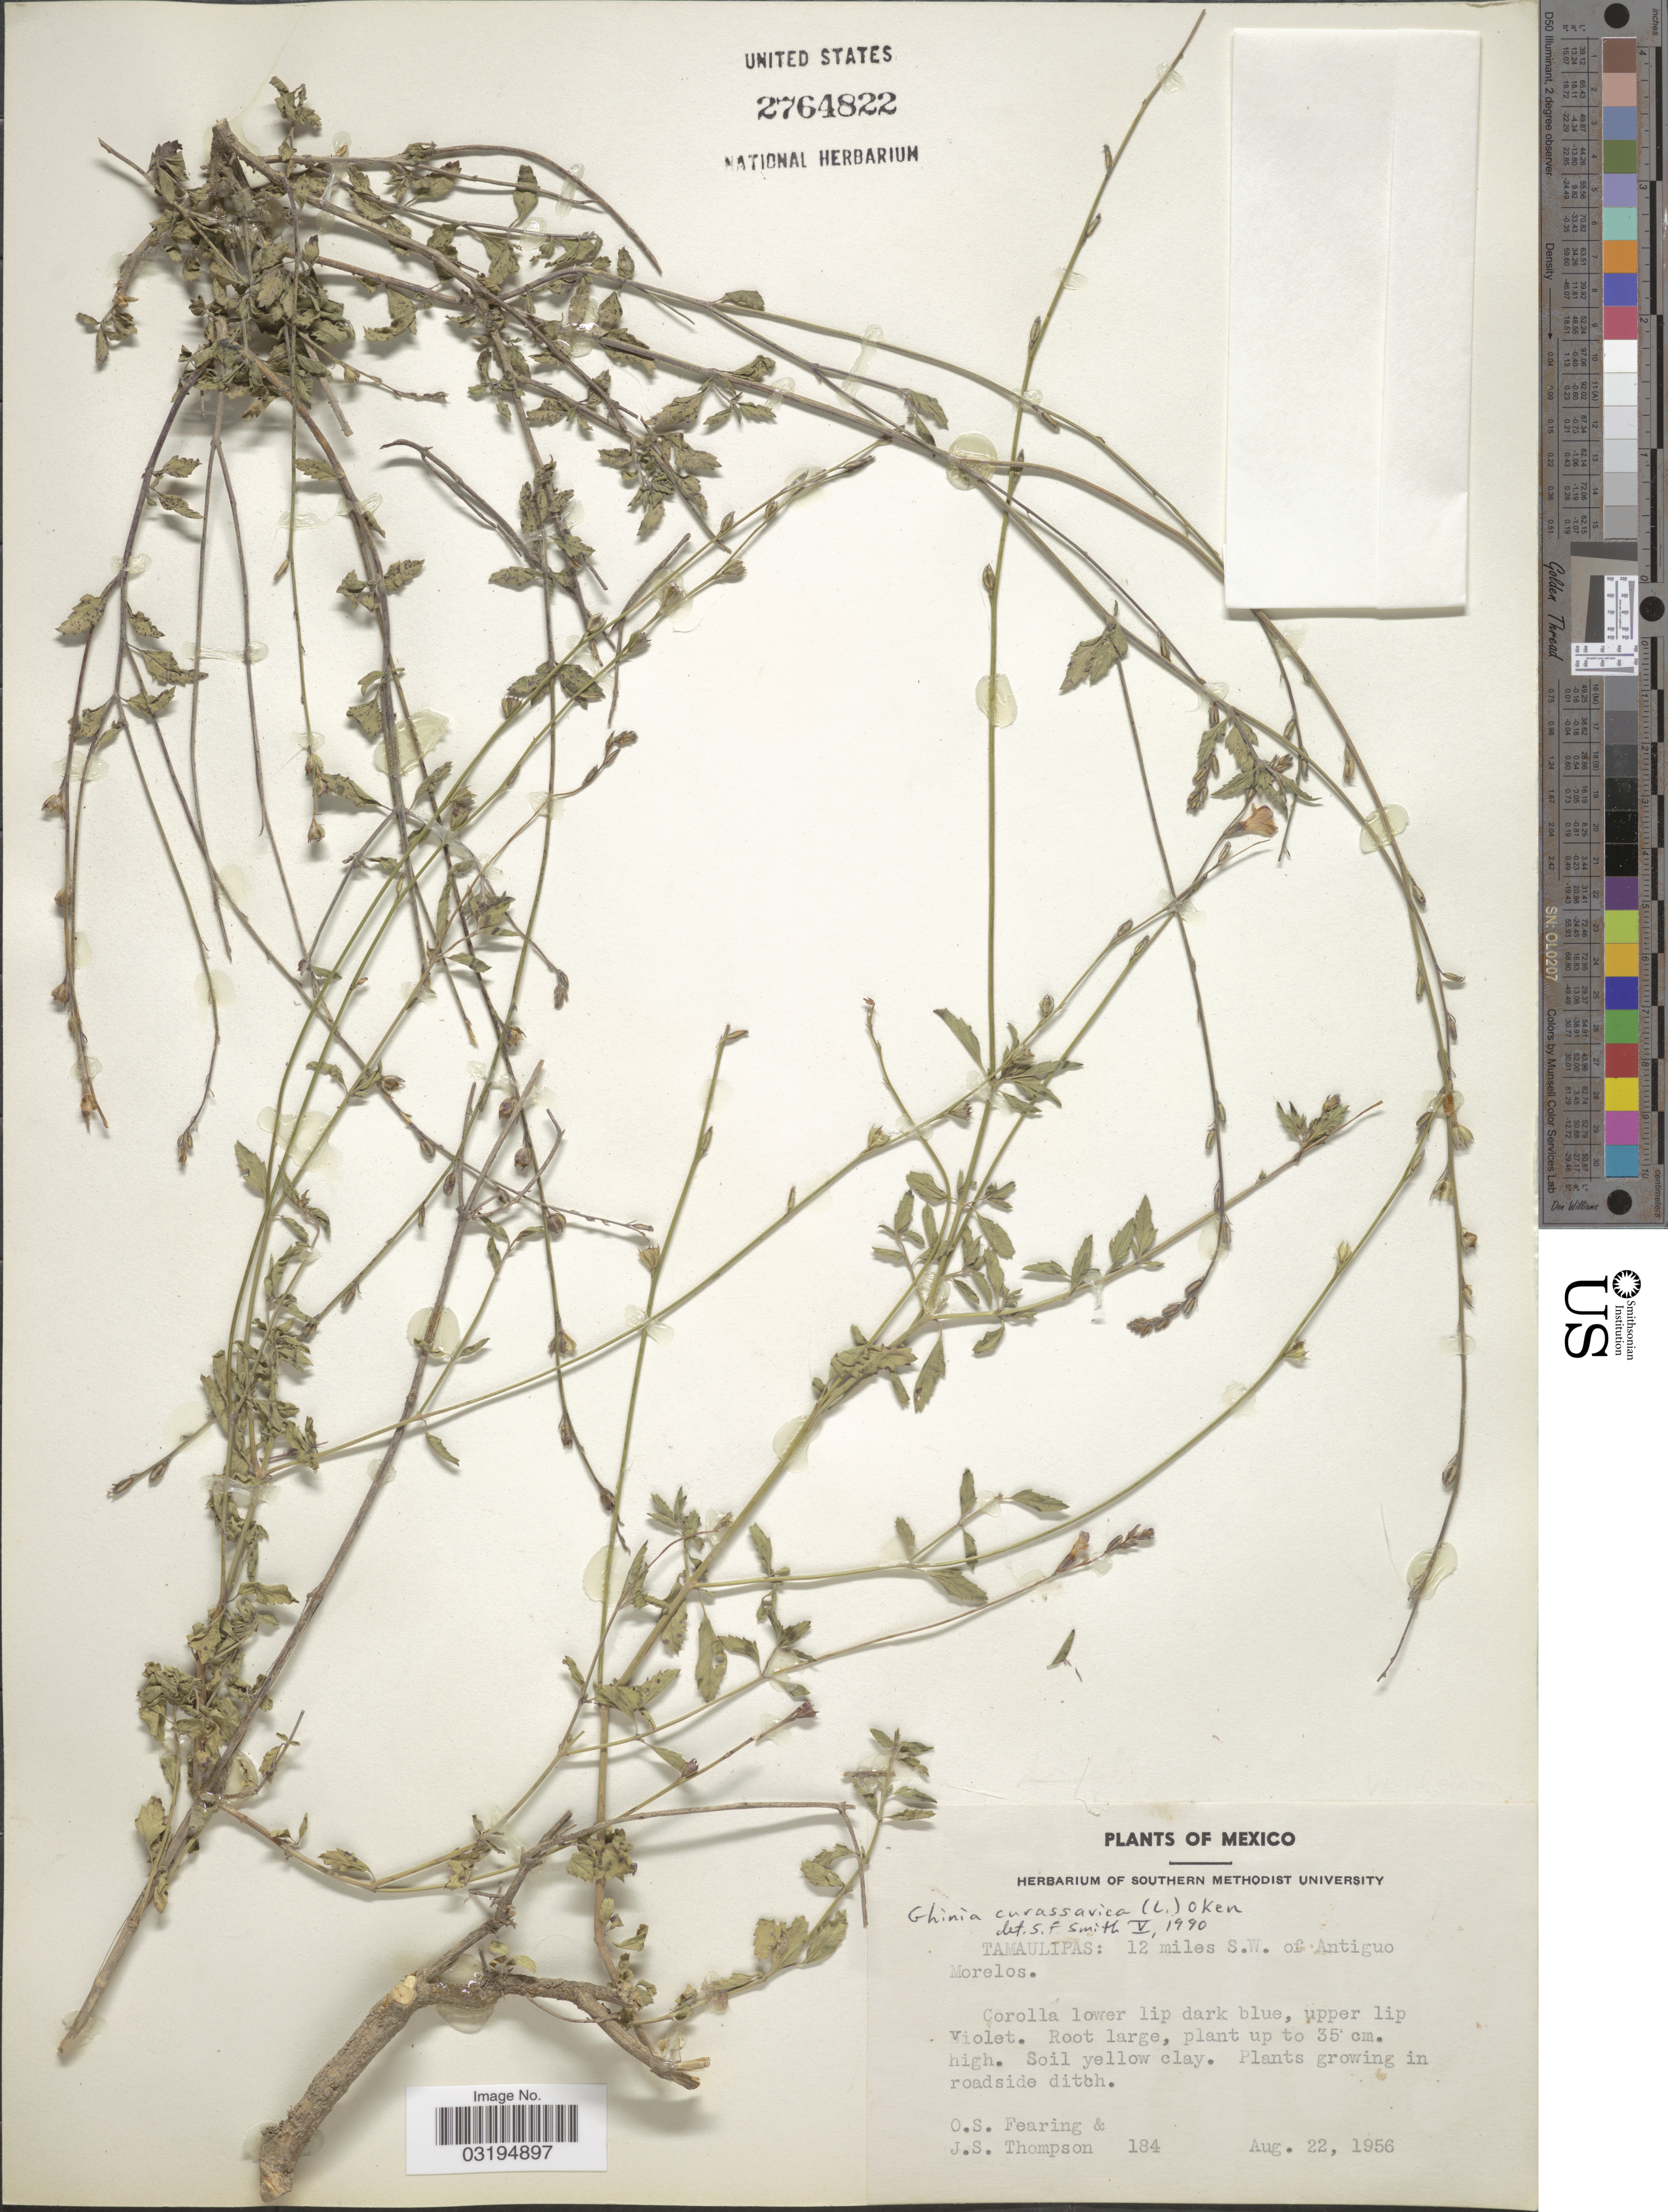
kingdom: Plantae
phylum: Tracheophyta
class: Magnoliopsida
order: Lamiales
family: Verbenaceae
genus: Tamonea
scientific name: Tamonea curassavica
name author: (L.) Pers.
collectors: O. S. Fearing & J. S. Thompson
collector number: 184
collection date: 1956-08-22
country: Mexico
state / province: Tamaulipas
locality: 12 miles S.W. of Antiguo Morelos.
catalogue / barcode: US 2764822